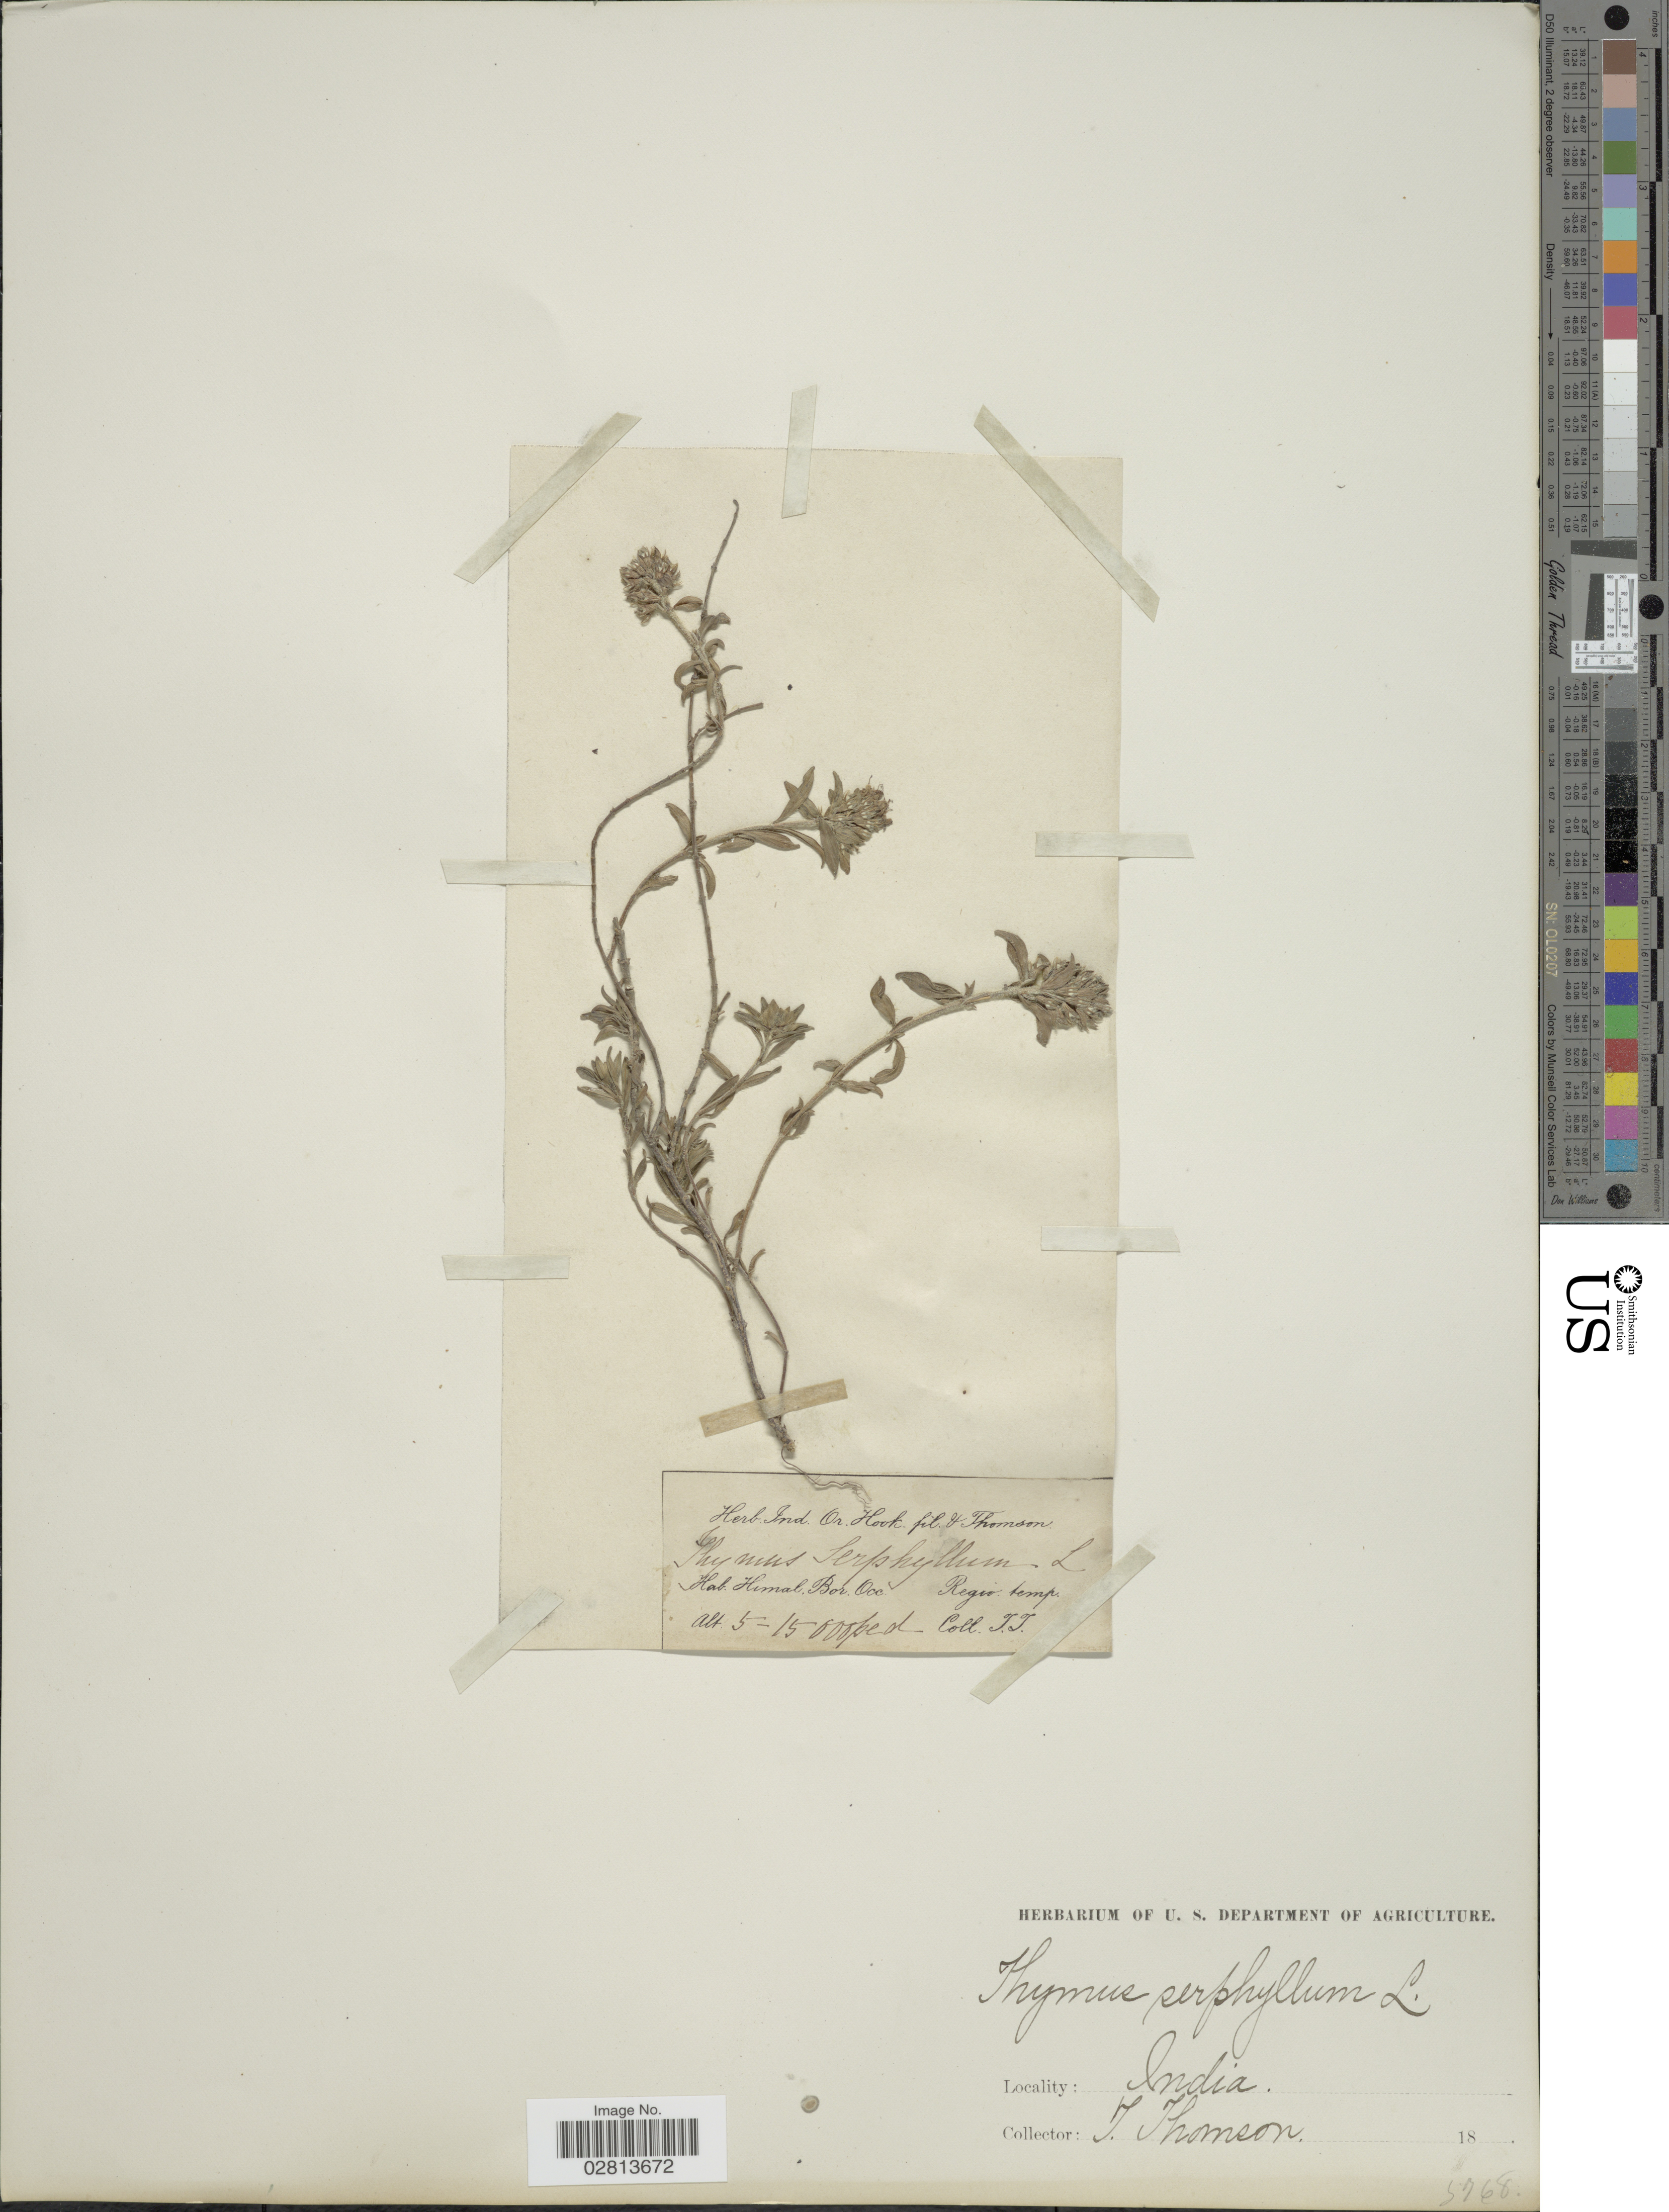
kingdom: Plantae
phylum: Tracheophyta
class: Magnoliopsida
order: Lamiales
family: Lamiaceae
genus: Thymus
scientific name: Thymus serpyllum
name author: L.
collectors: T. Thomson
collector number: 5768?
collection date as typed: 18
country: India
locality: Himal Bor Occ.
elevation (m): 1524